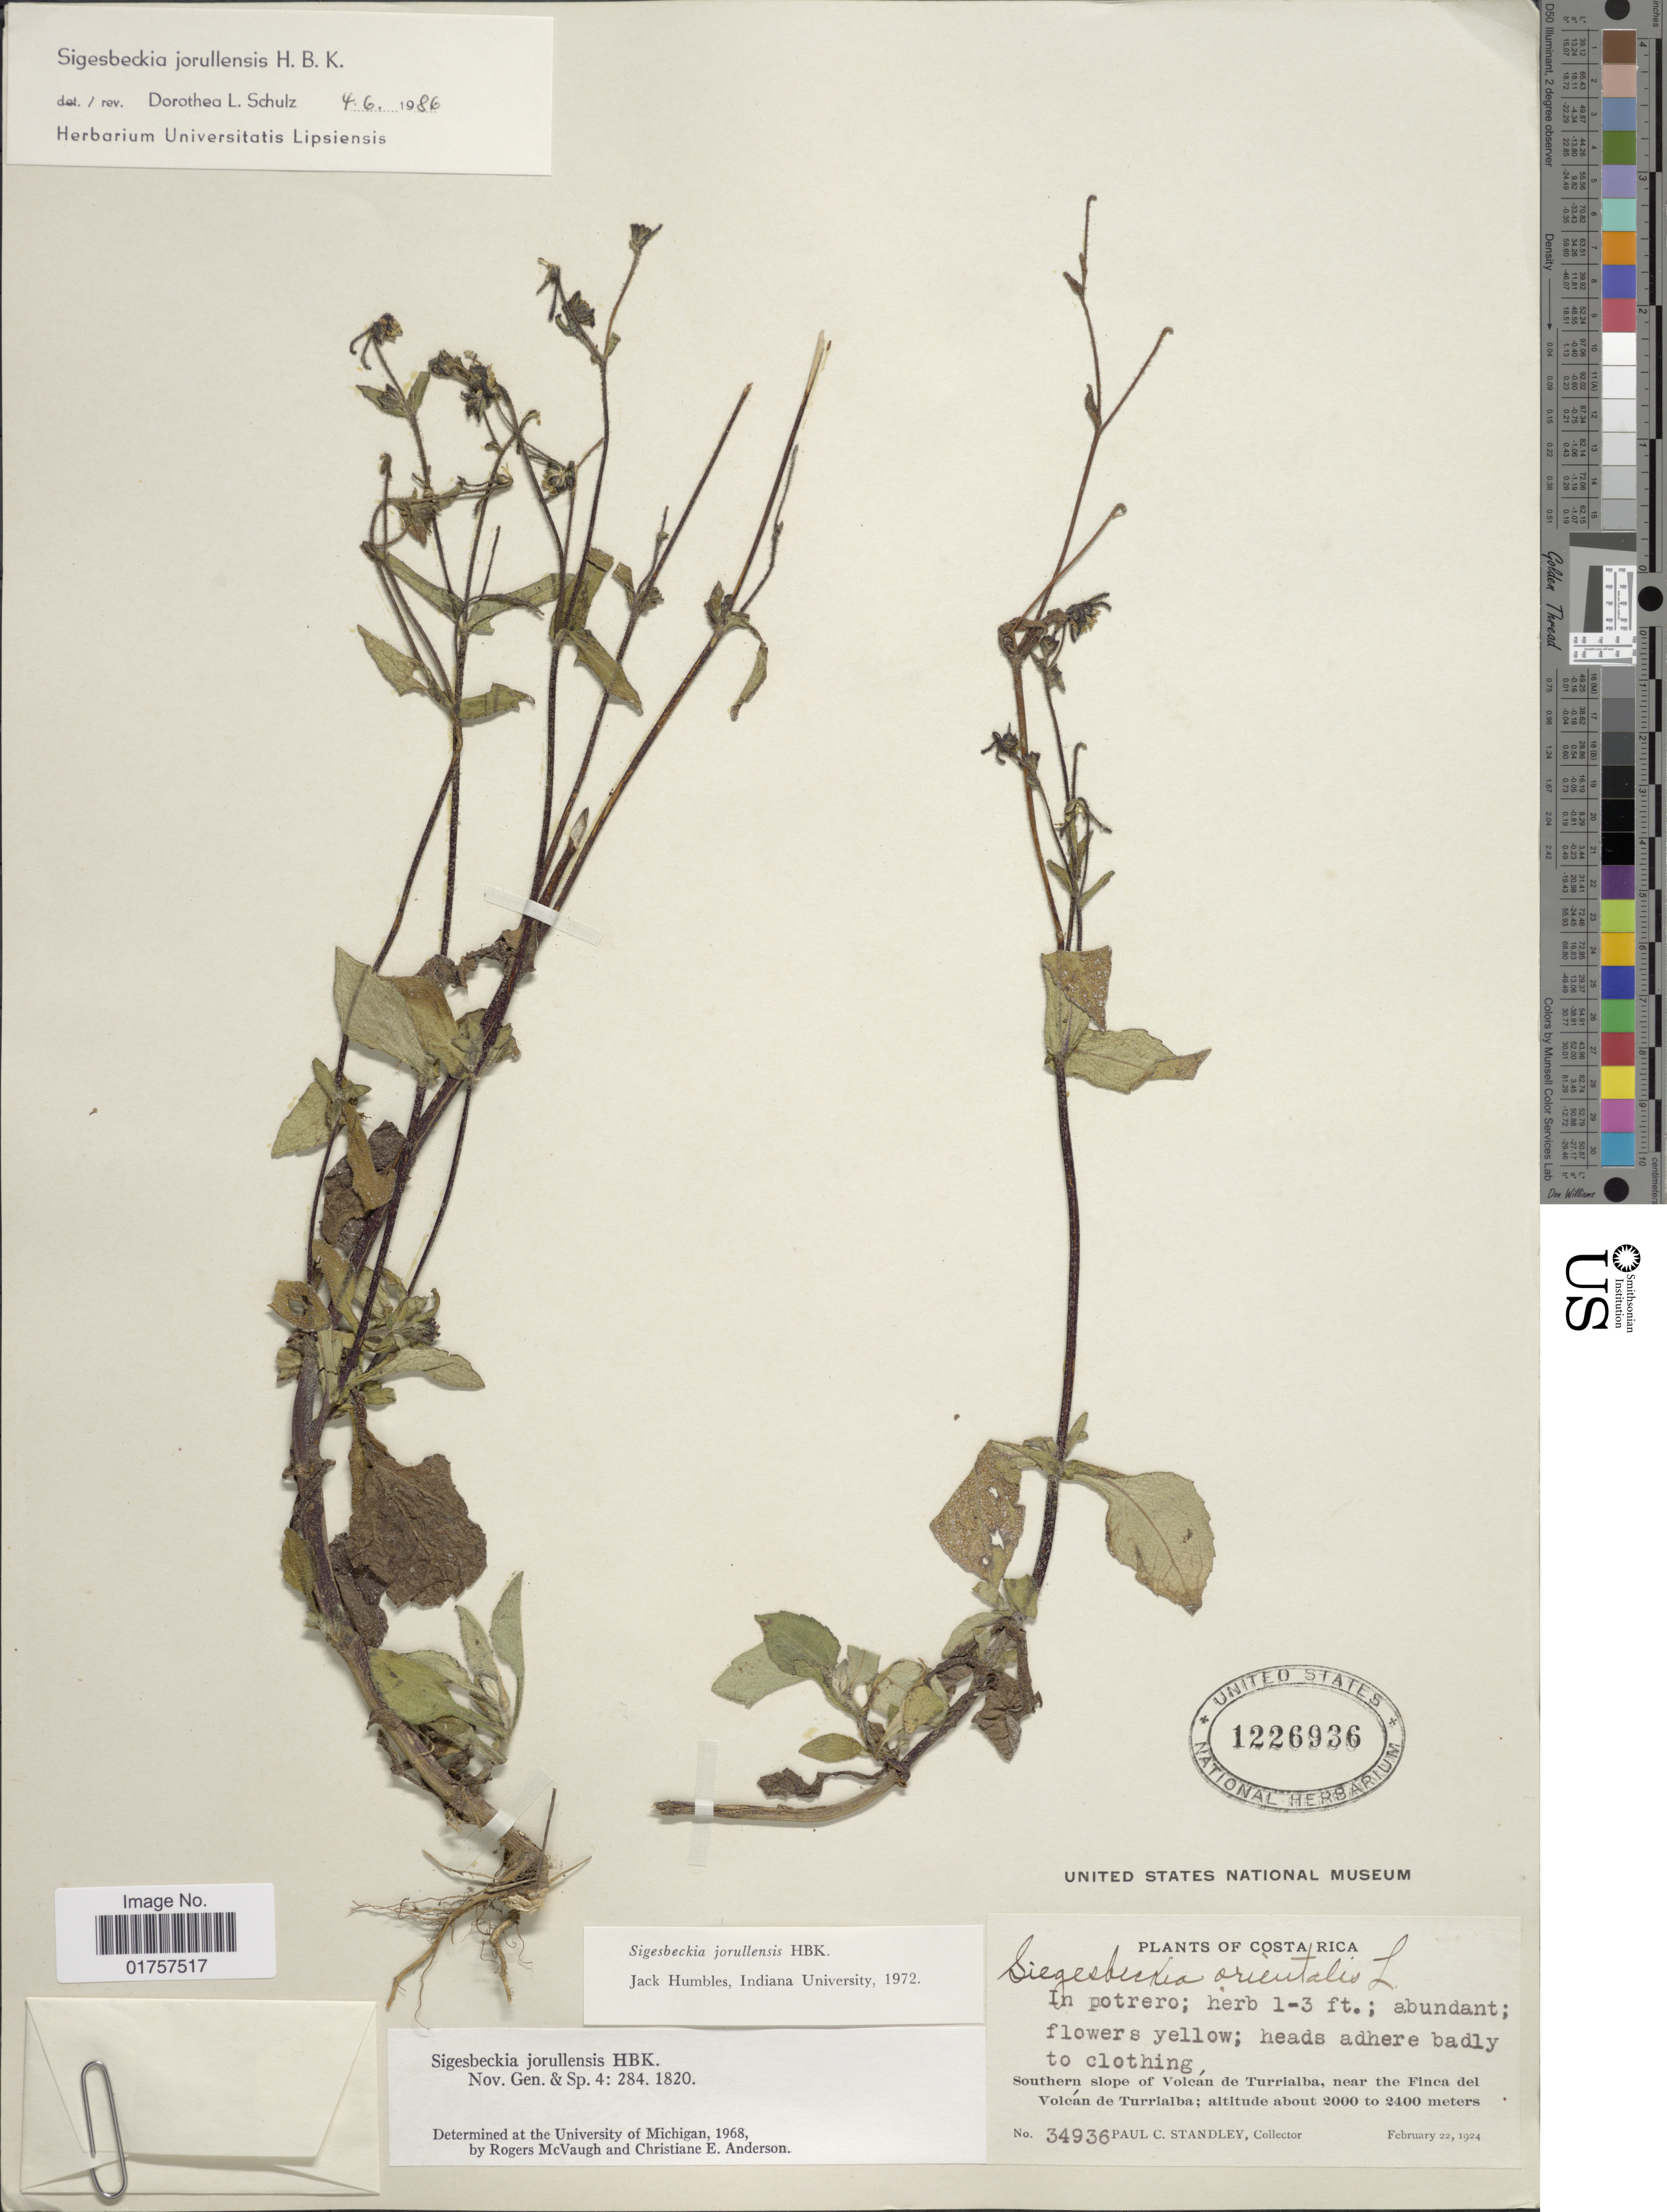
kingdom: Plantae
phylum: Tracheophyta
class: Magnoliopsida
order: Asterales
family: Asteraceae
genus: Sigesbeckia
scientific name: Sigesbeckia jorullensis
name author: Kunth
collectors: P. C. Standley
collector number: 34936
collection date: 1924-02-22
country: Costa Rica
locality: Southern slope of Volcán de Turrialba, near the Finca del Volcán de Turrialba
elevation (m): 2000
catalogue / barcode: US 1226936